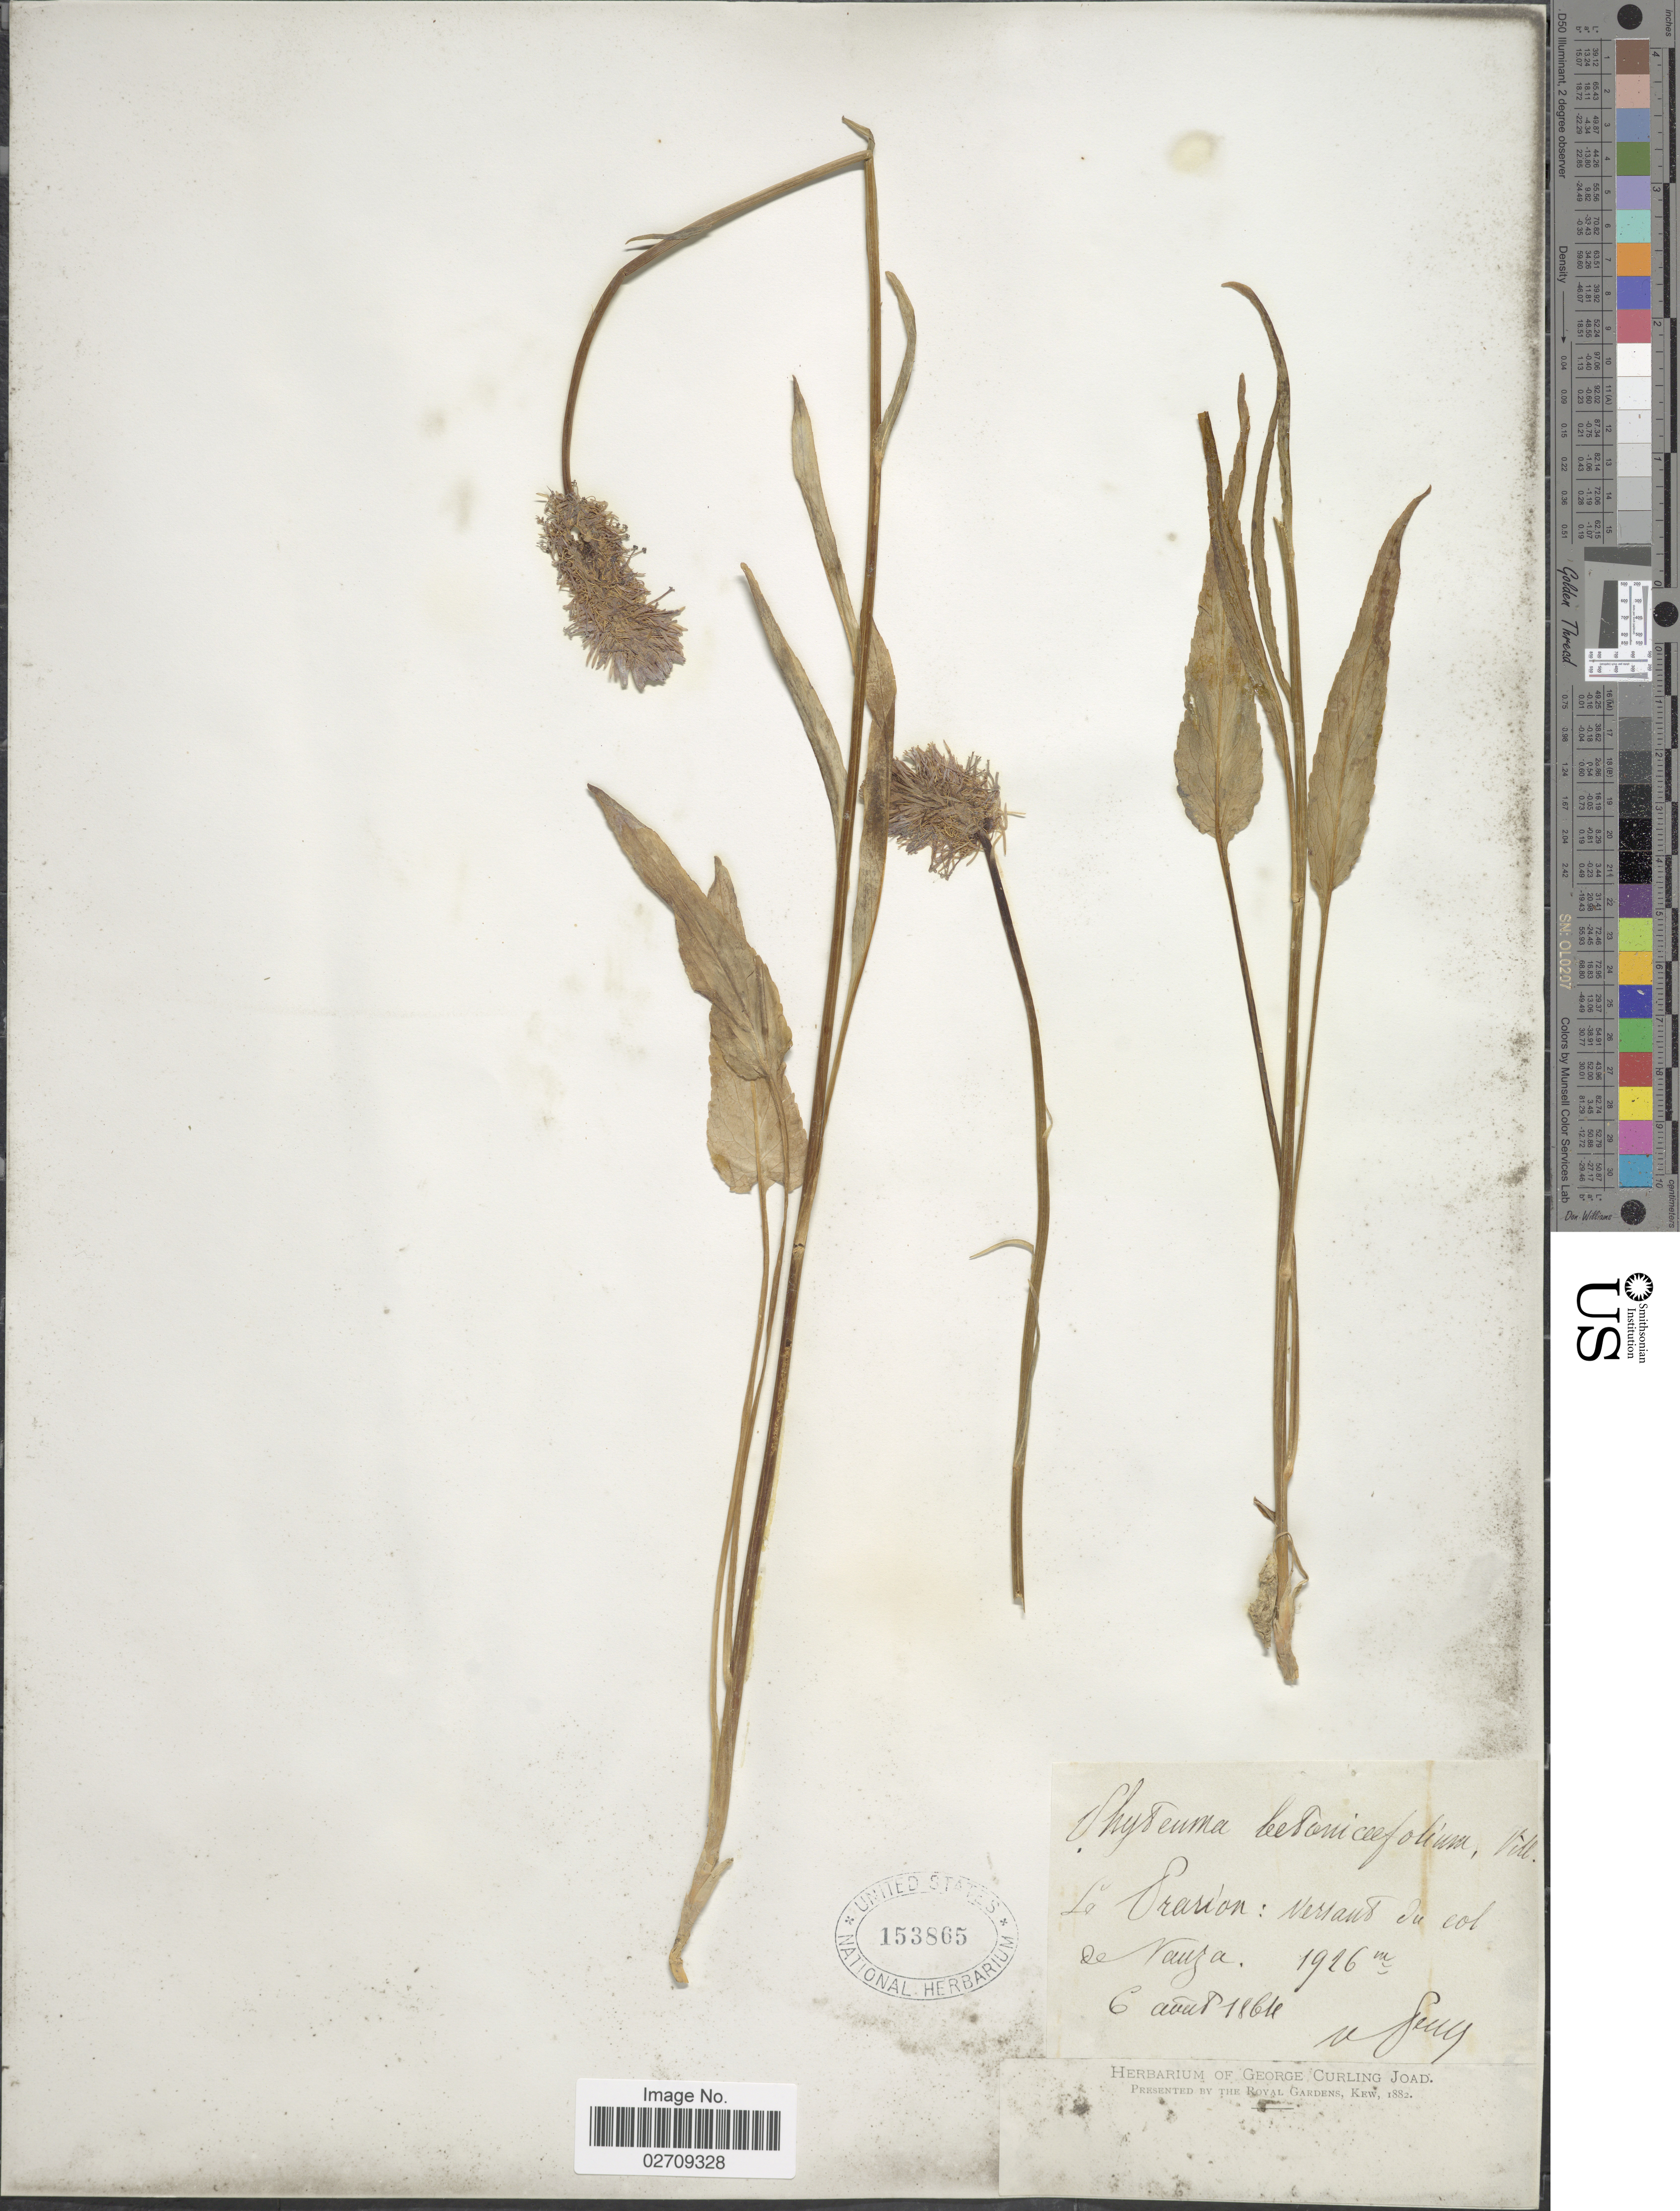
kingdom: Plantae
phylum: Tracheophyta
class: Magnoliopsida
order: Asterales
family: Campanulaceae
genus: Phyteuma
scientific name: Phyteuma betonicifolium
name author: Vill.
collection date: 1864-08-06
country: France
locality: La Prarion: Verraus du col de Nauza [interpreted]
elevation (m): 1926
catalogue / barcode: US 153865